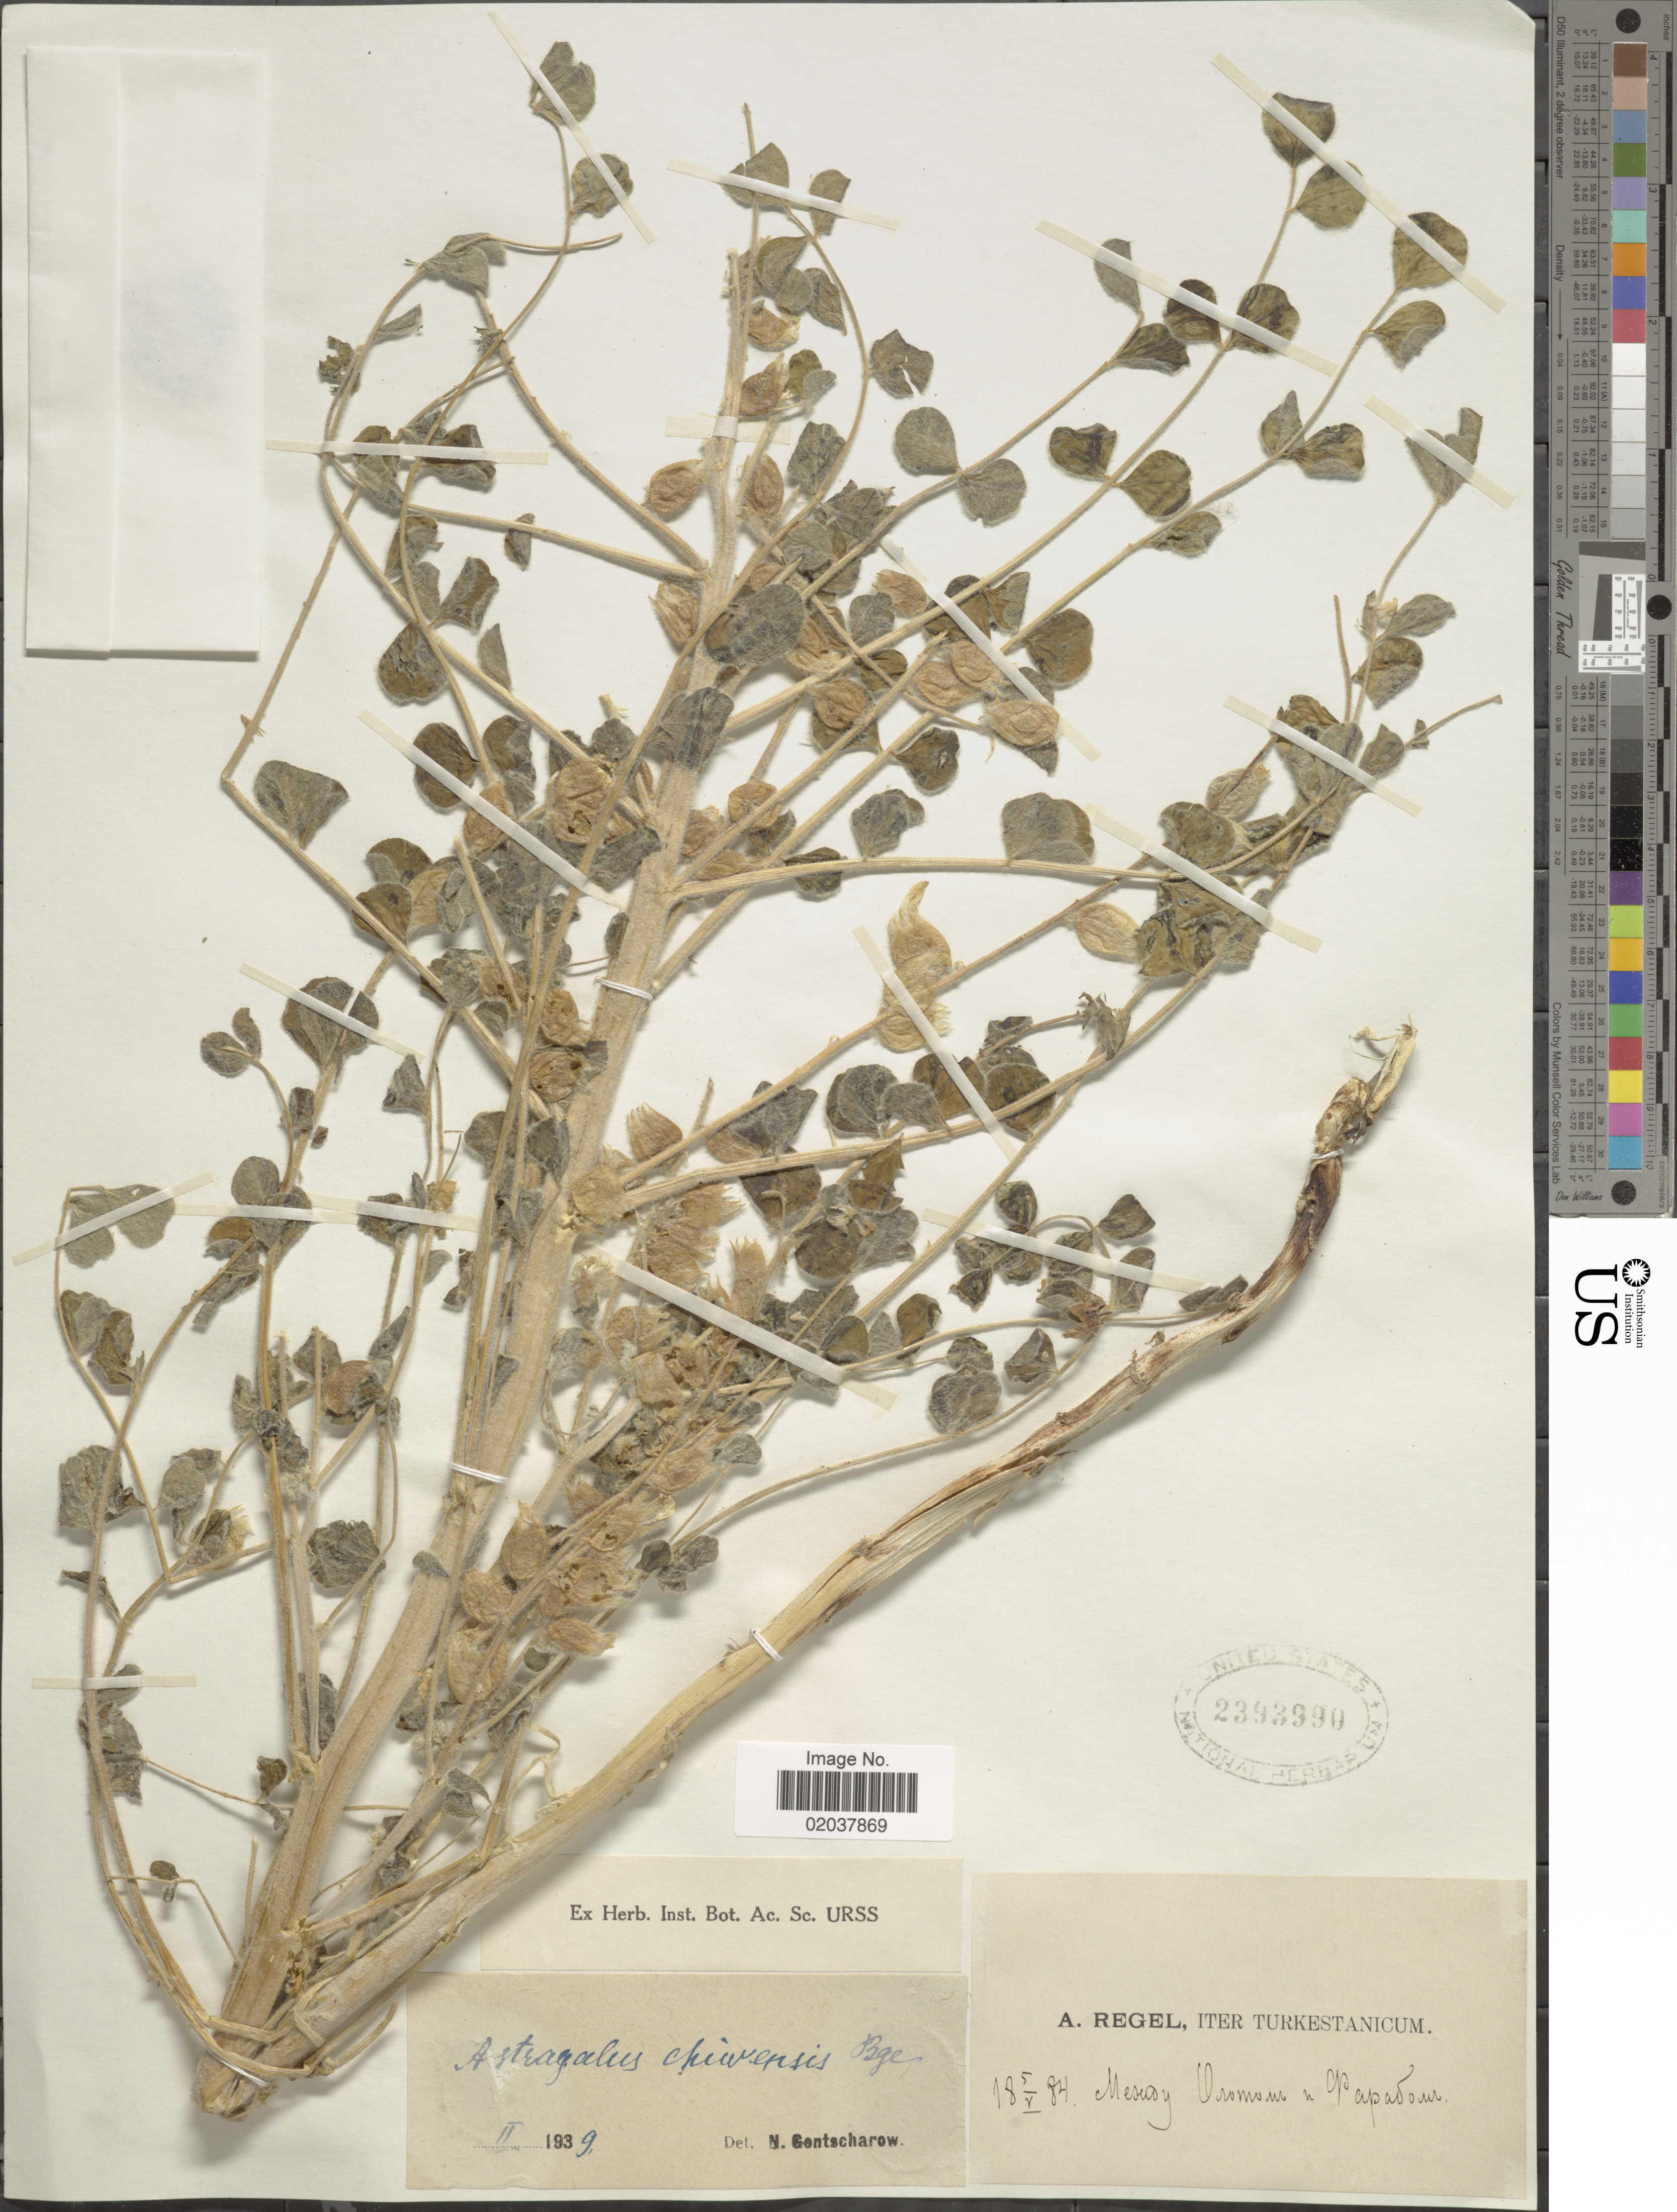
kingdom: Plantae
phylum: Tracheophyta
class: Magnoliopsida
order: Fabales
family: Fabaceae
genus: Astragalus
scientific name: Astragalus chiwensis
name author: Bunge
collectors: A. Regel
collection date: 1884-05-05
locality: Masecoy, Oromour n Papadour [interpreted]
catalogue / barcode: US 2393990